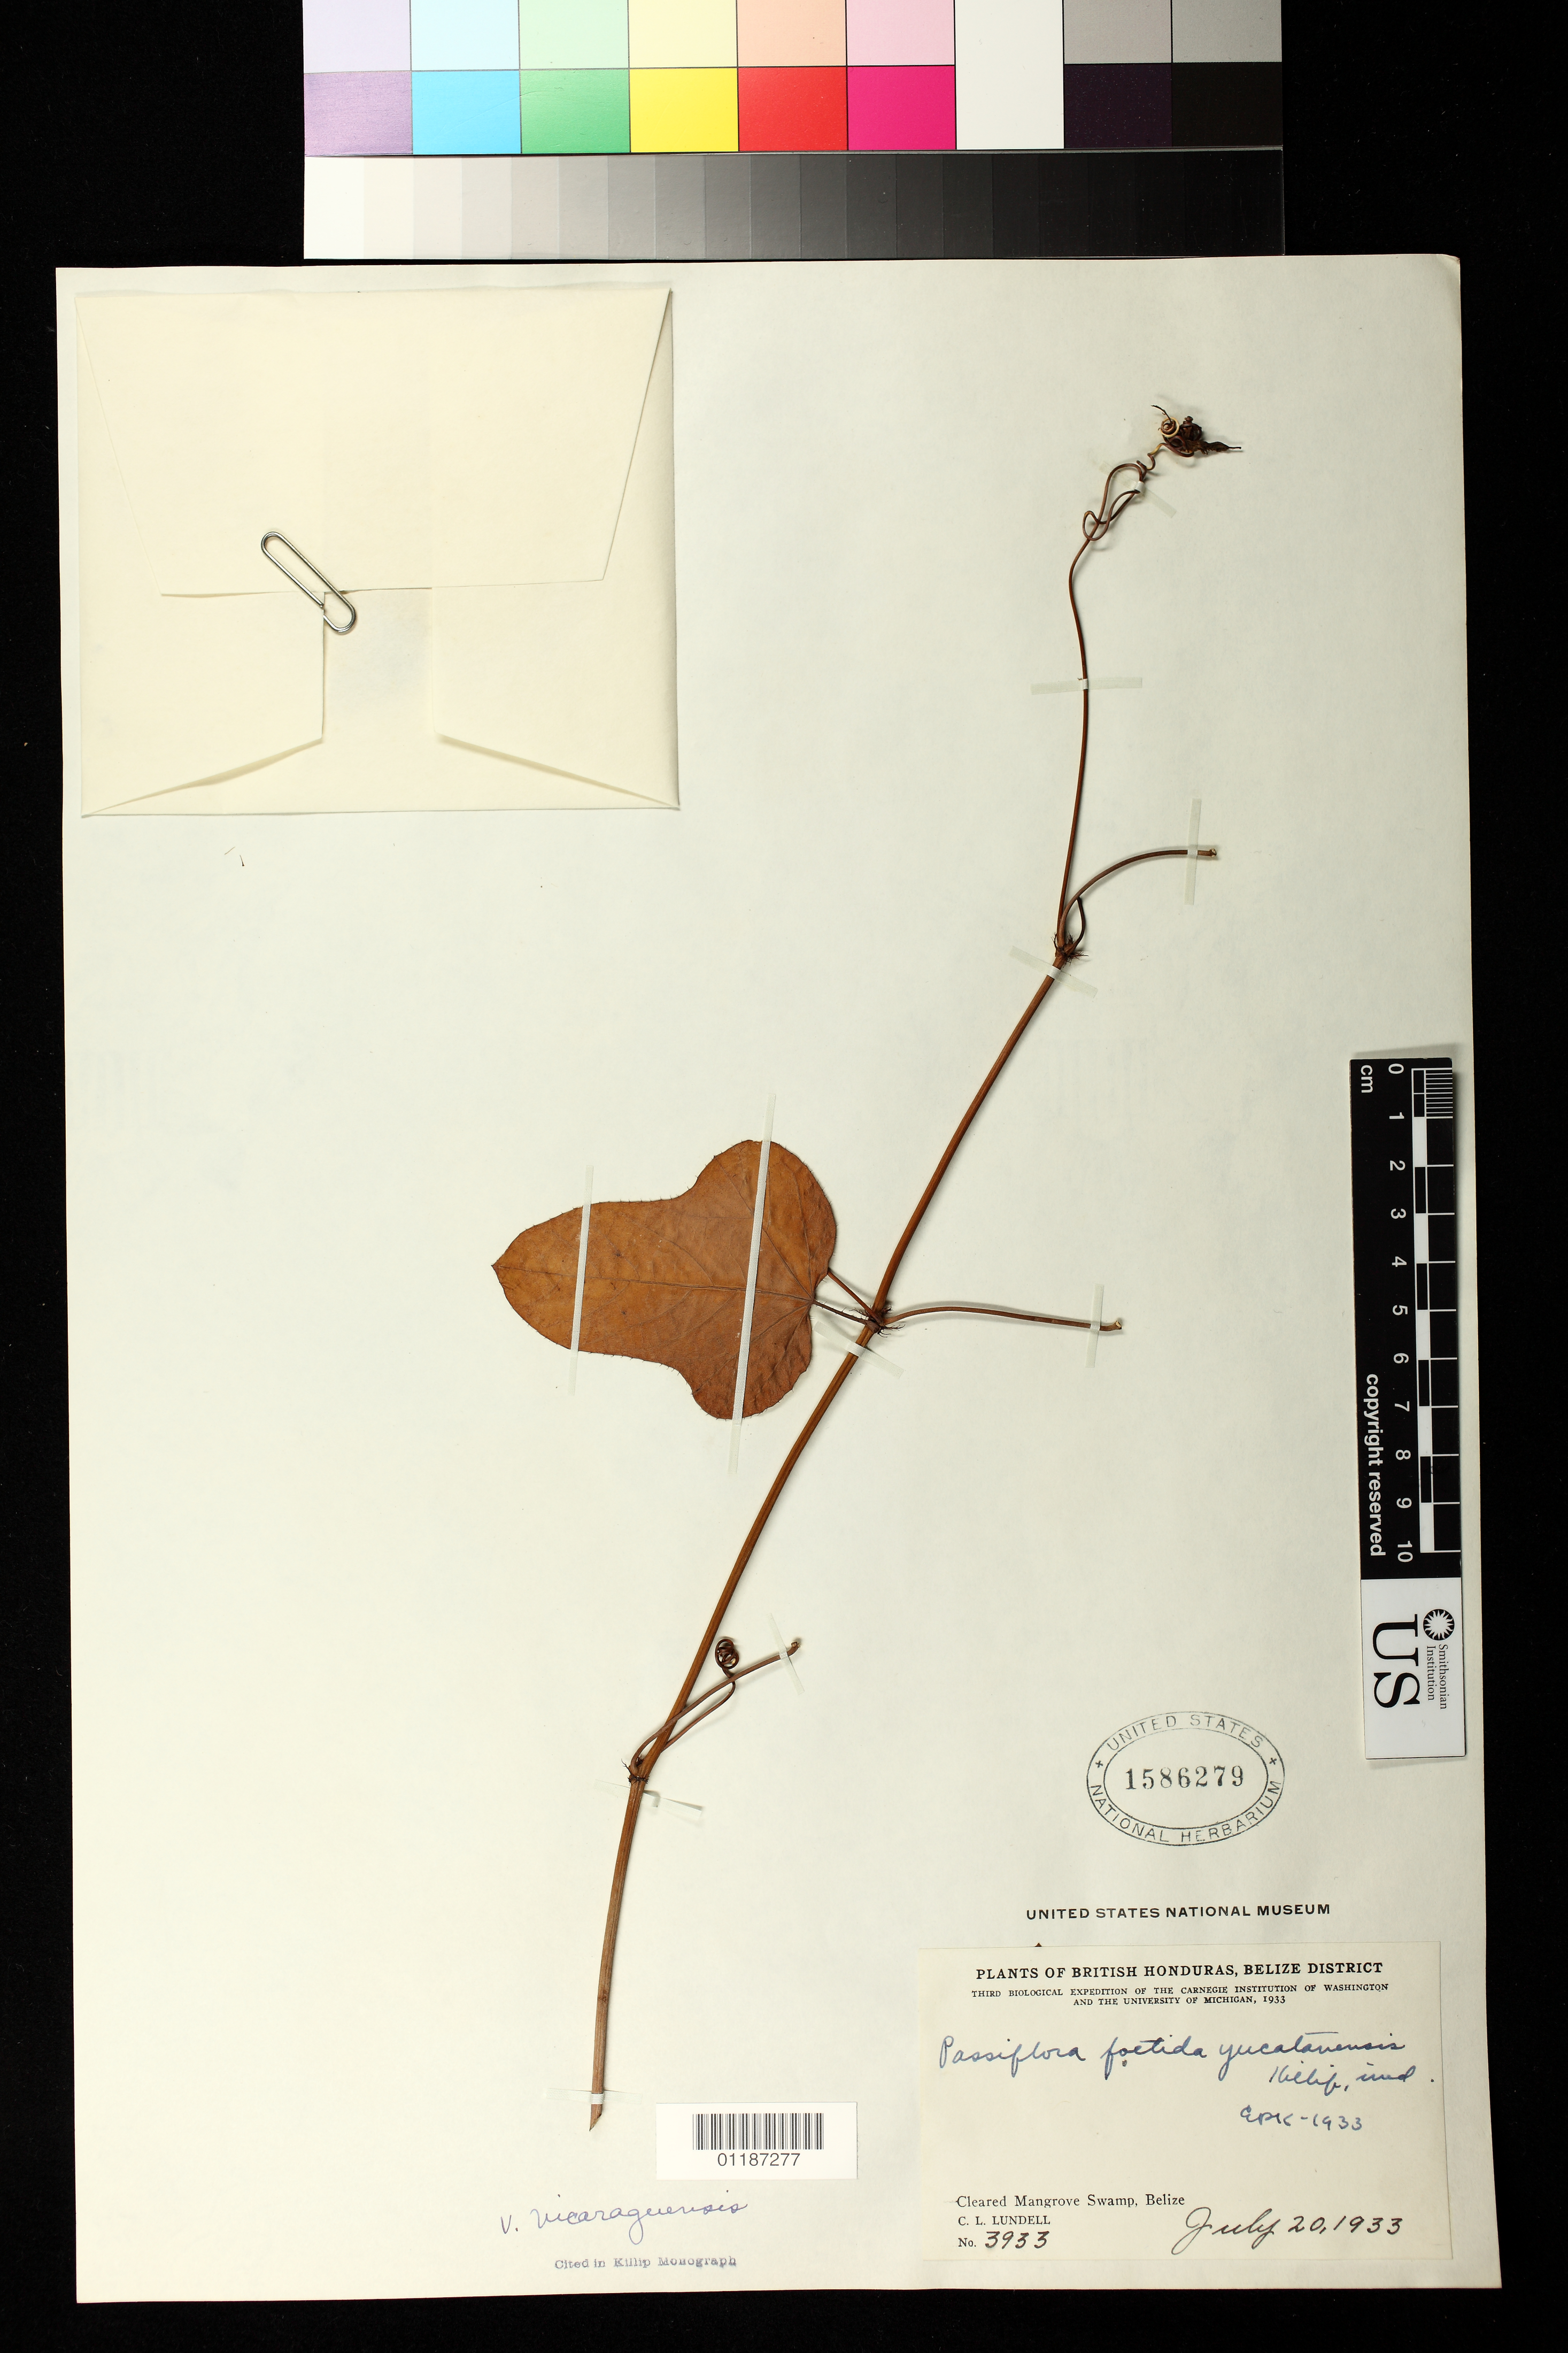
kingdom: Plantae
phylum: Tracheophyta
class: Magnoliopsida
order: Malpighiales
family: Passifloraceae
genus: Passiflora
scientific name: Passiflora foetida var. nicaraguensis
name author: (Killip ex Standl.) Killip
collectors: C. L. Lundell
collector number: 3933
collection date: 1933-07-20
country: Belize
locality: Cleared Mangrove Swamp, Belize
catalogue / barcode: US 1586279